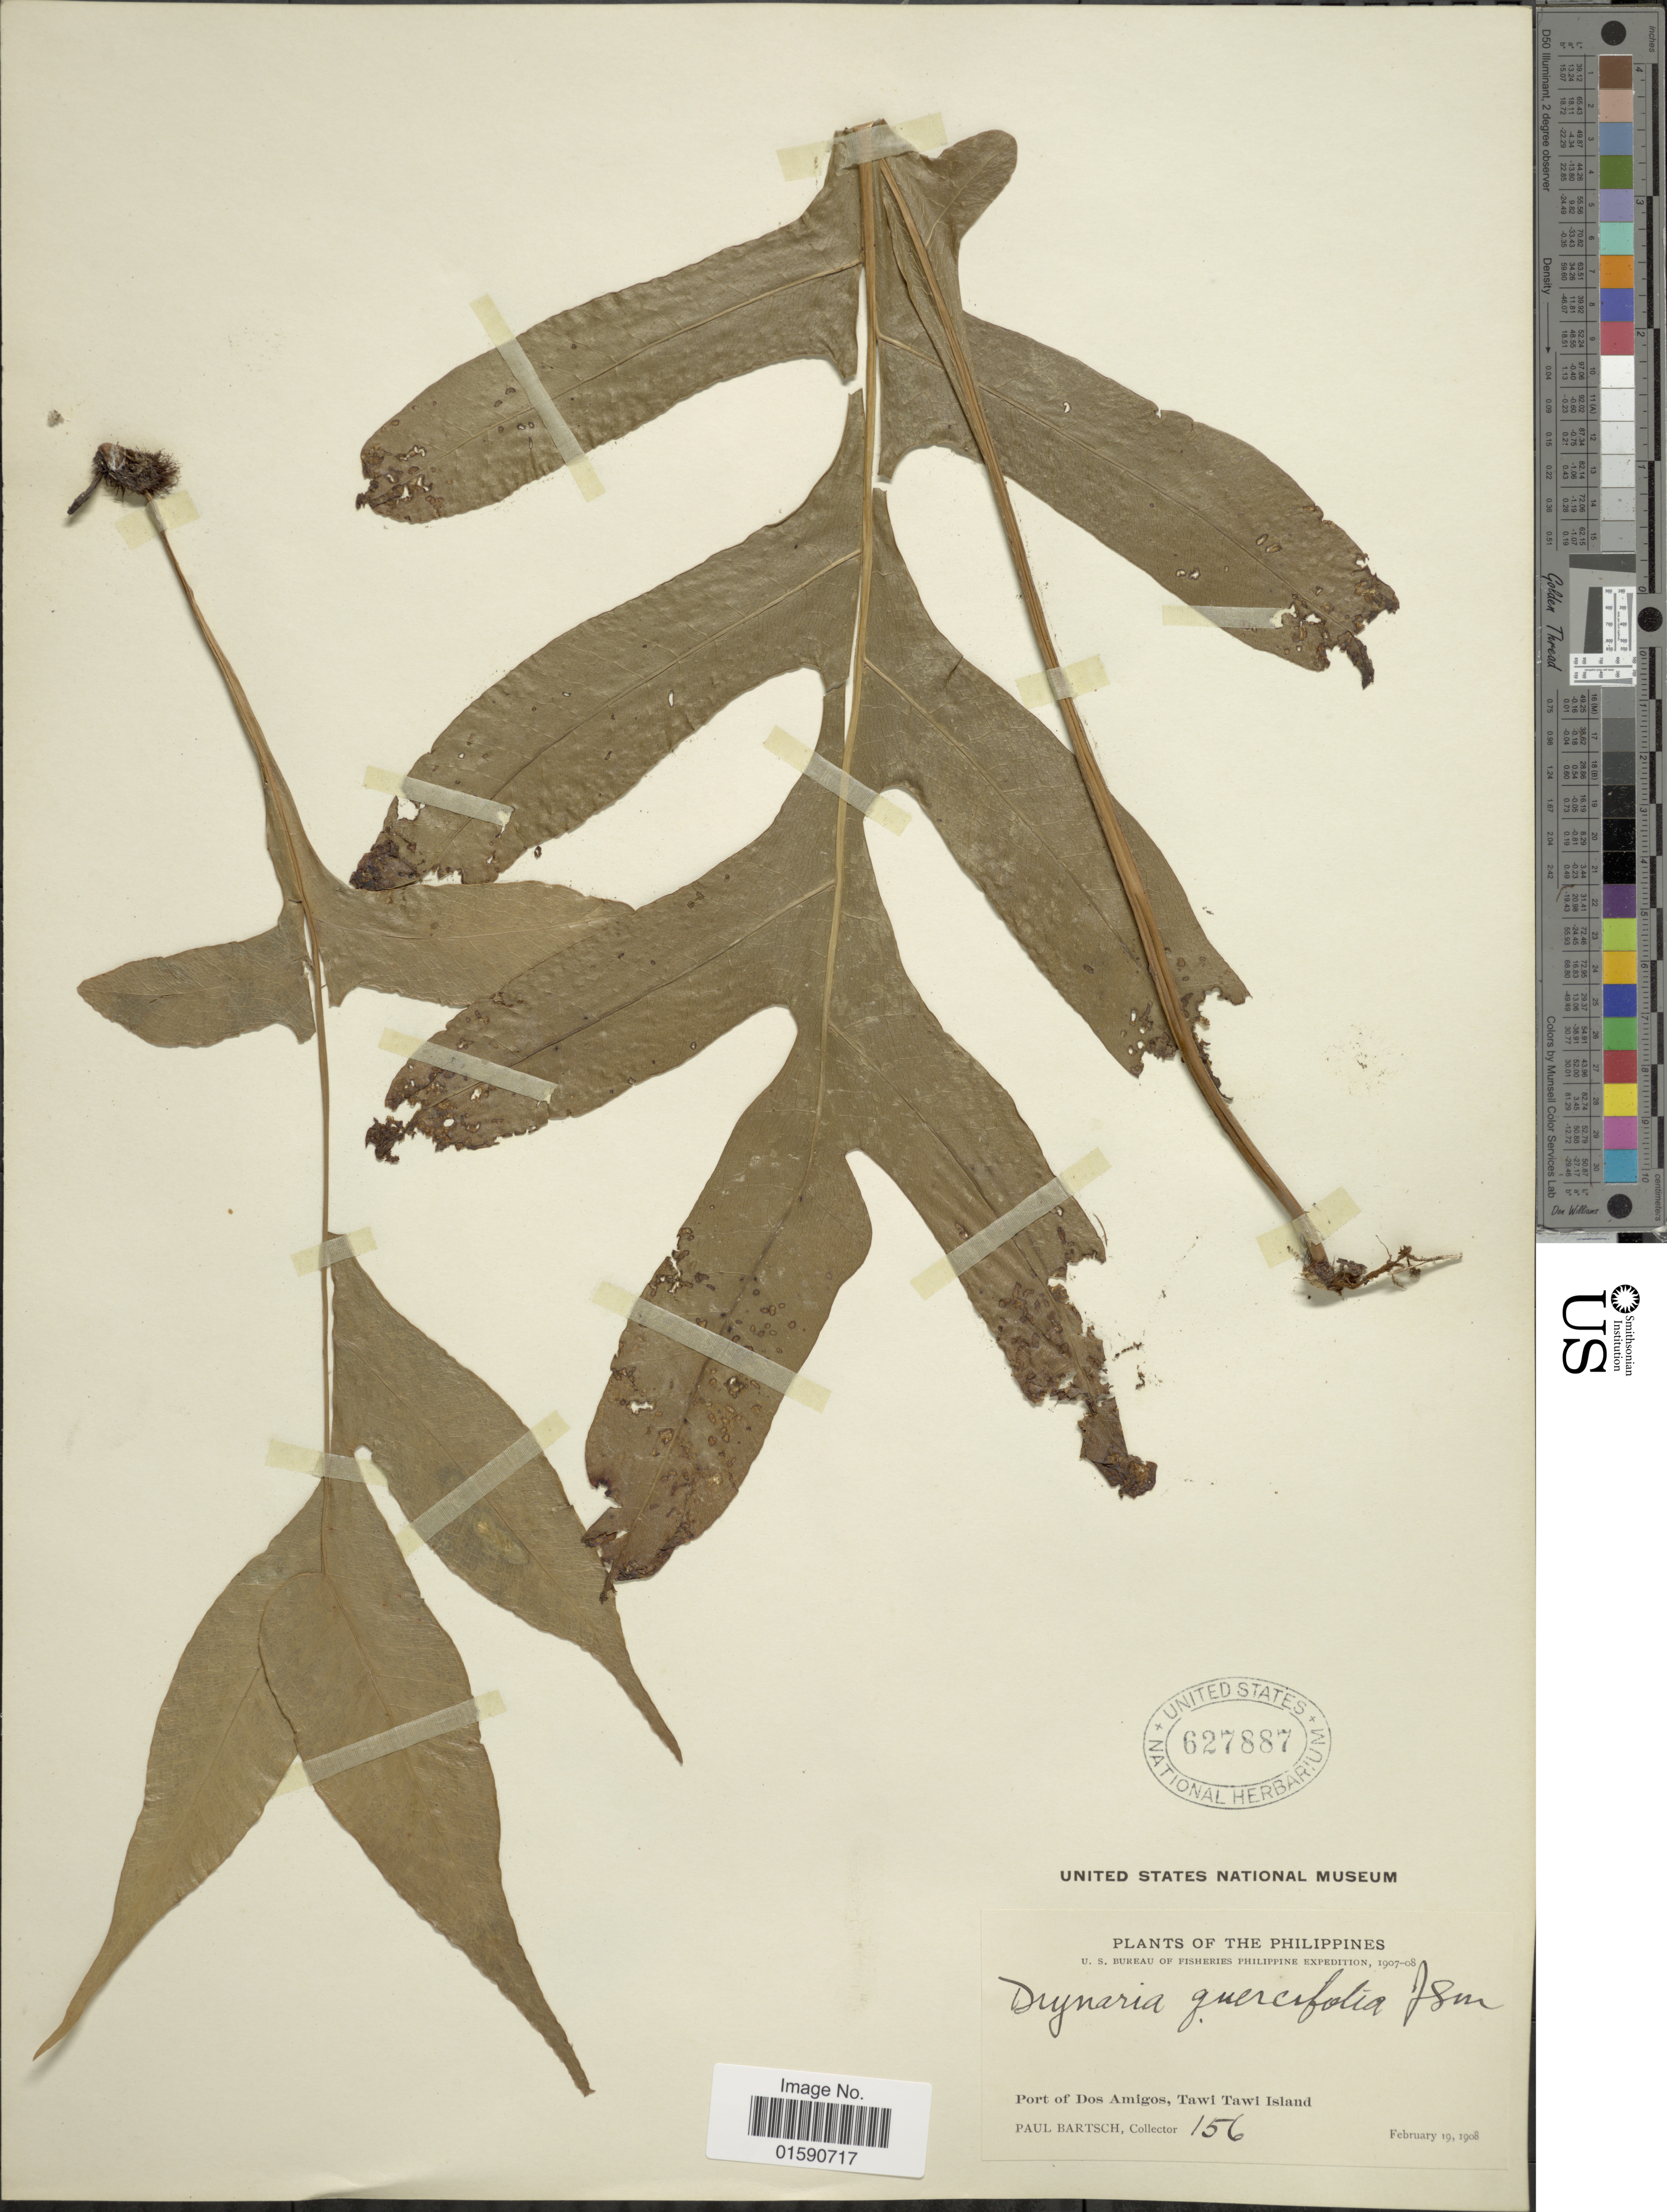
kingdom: Plantae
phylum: Tracheophyta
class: Polypodiopsida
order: Polypodiales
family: Polypodiaceae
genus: Drynaria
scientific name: Drynaria quercifolia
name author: (L.) J. Sm.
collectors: P. Bartsch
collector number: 156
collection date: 1908-02-19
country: Philippines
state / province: Muslim Mindanao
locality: Port of Dos Amigos, Tawi Tawi Island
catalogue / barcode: US 627887